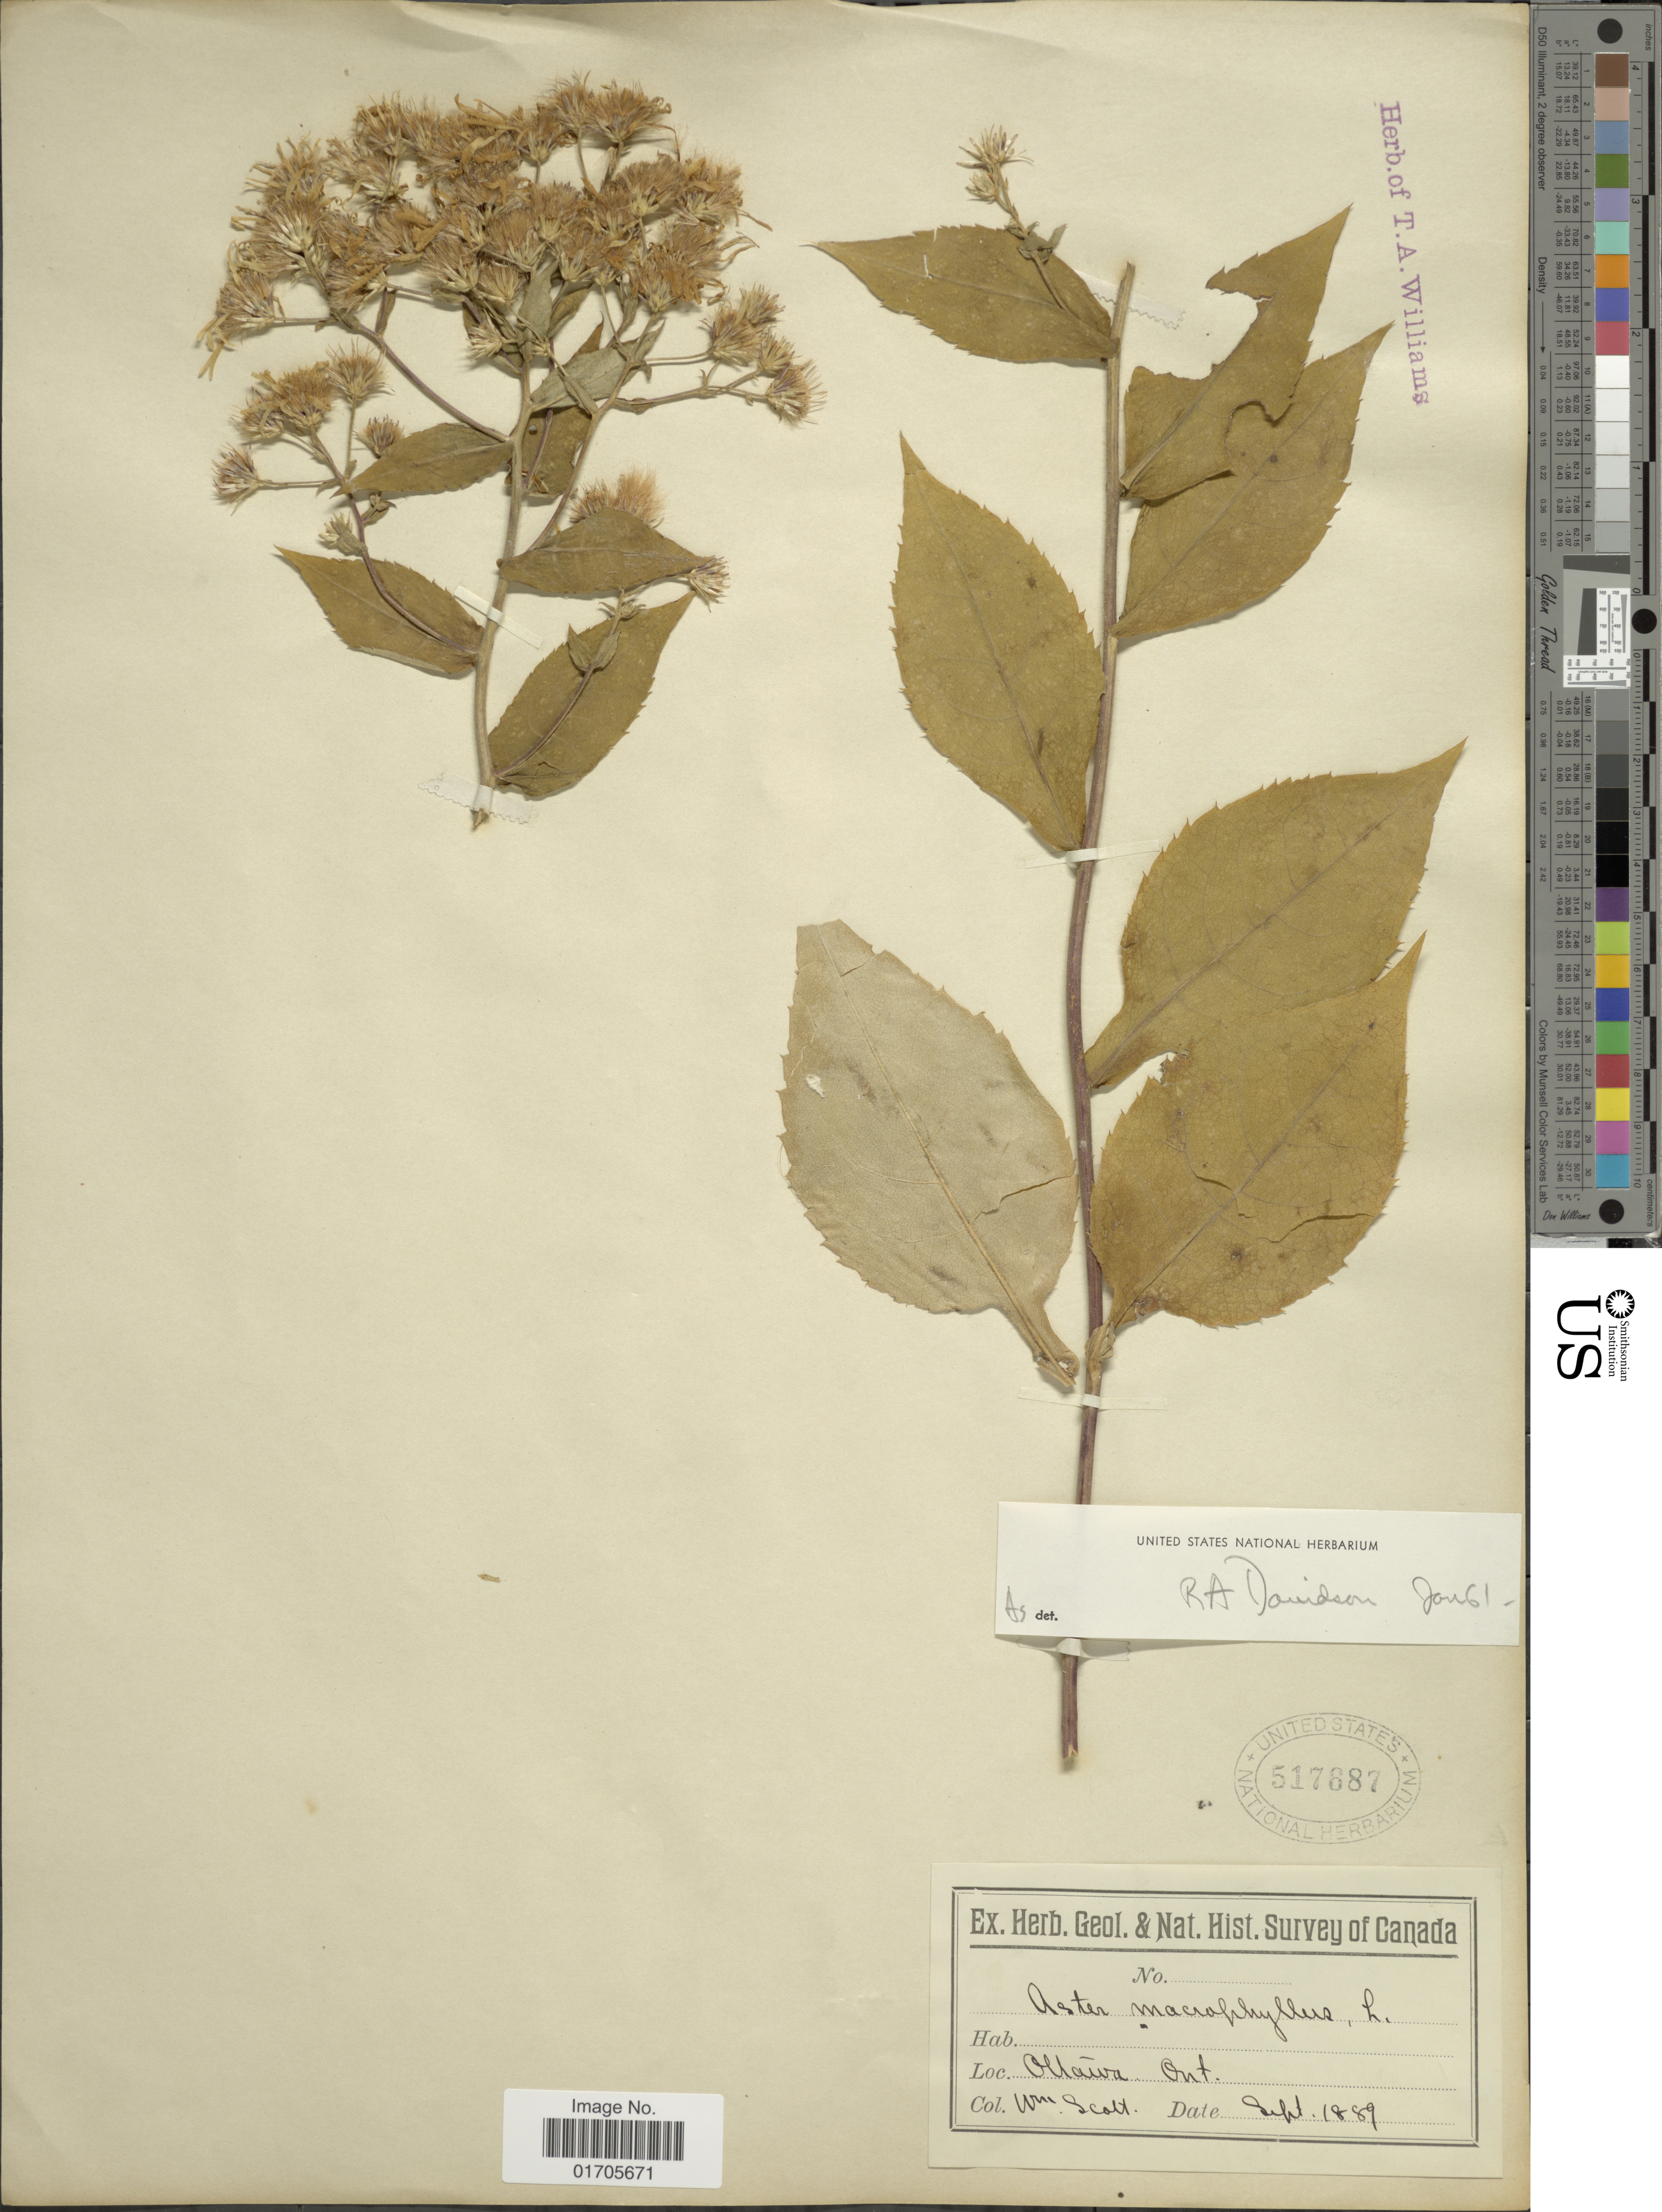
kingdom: Plantae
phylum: Tracheophyta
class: Magnoliopsida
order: Asterales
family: Asteraceae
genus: Eurybia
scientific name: Eurybia macrophylla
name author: (L.) Cass.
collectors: W. Scott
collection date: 1889-09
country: Canada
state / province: Ontario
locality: Ottawa, Ont.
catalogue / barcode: US 517687